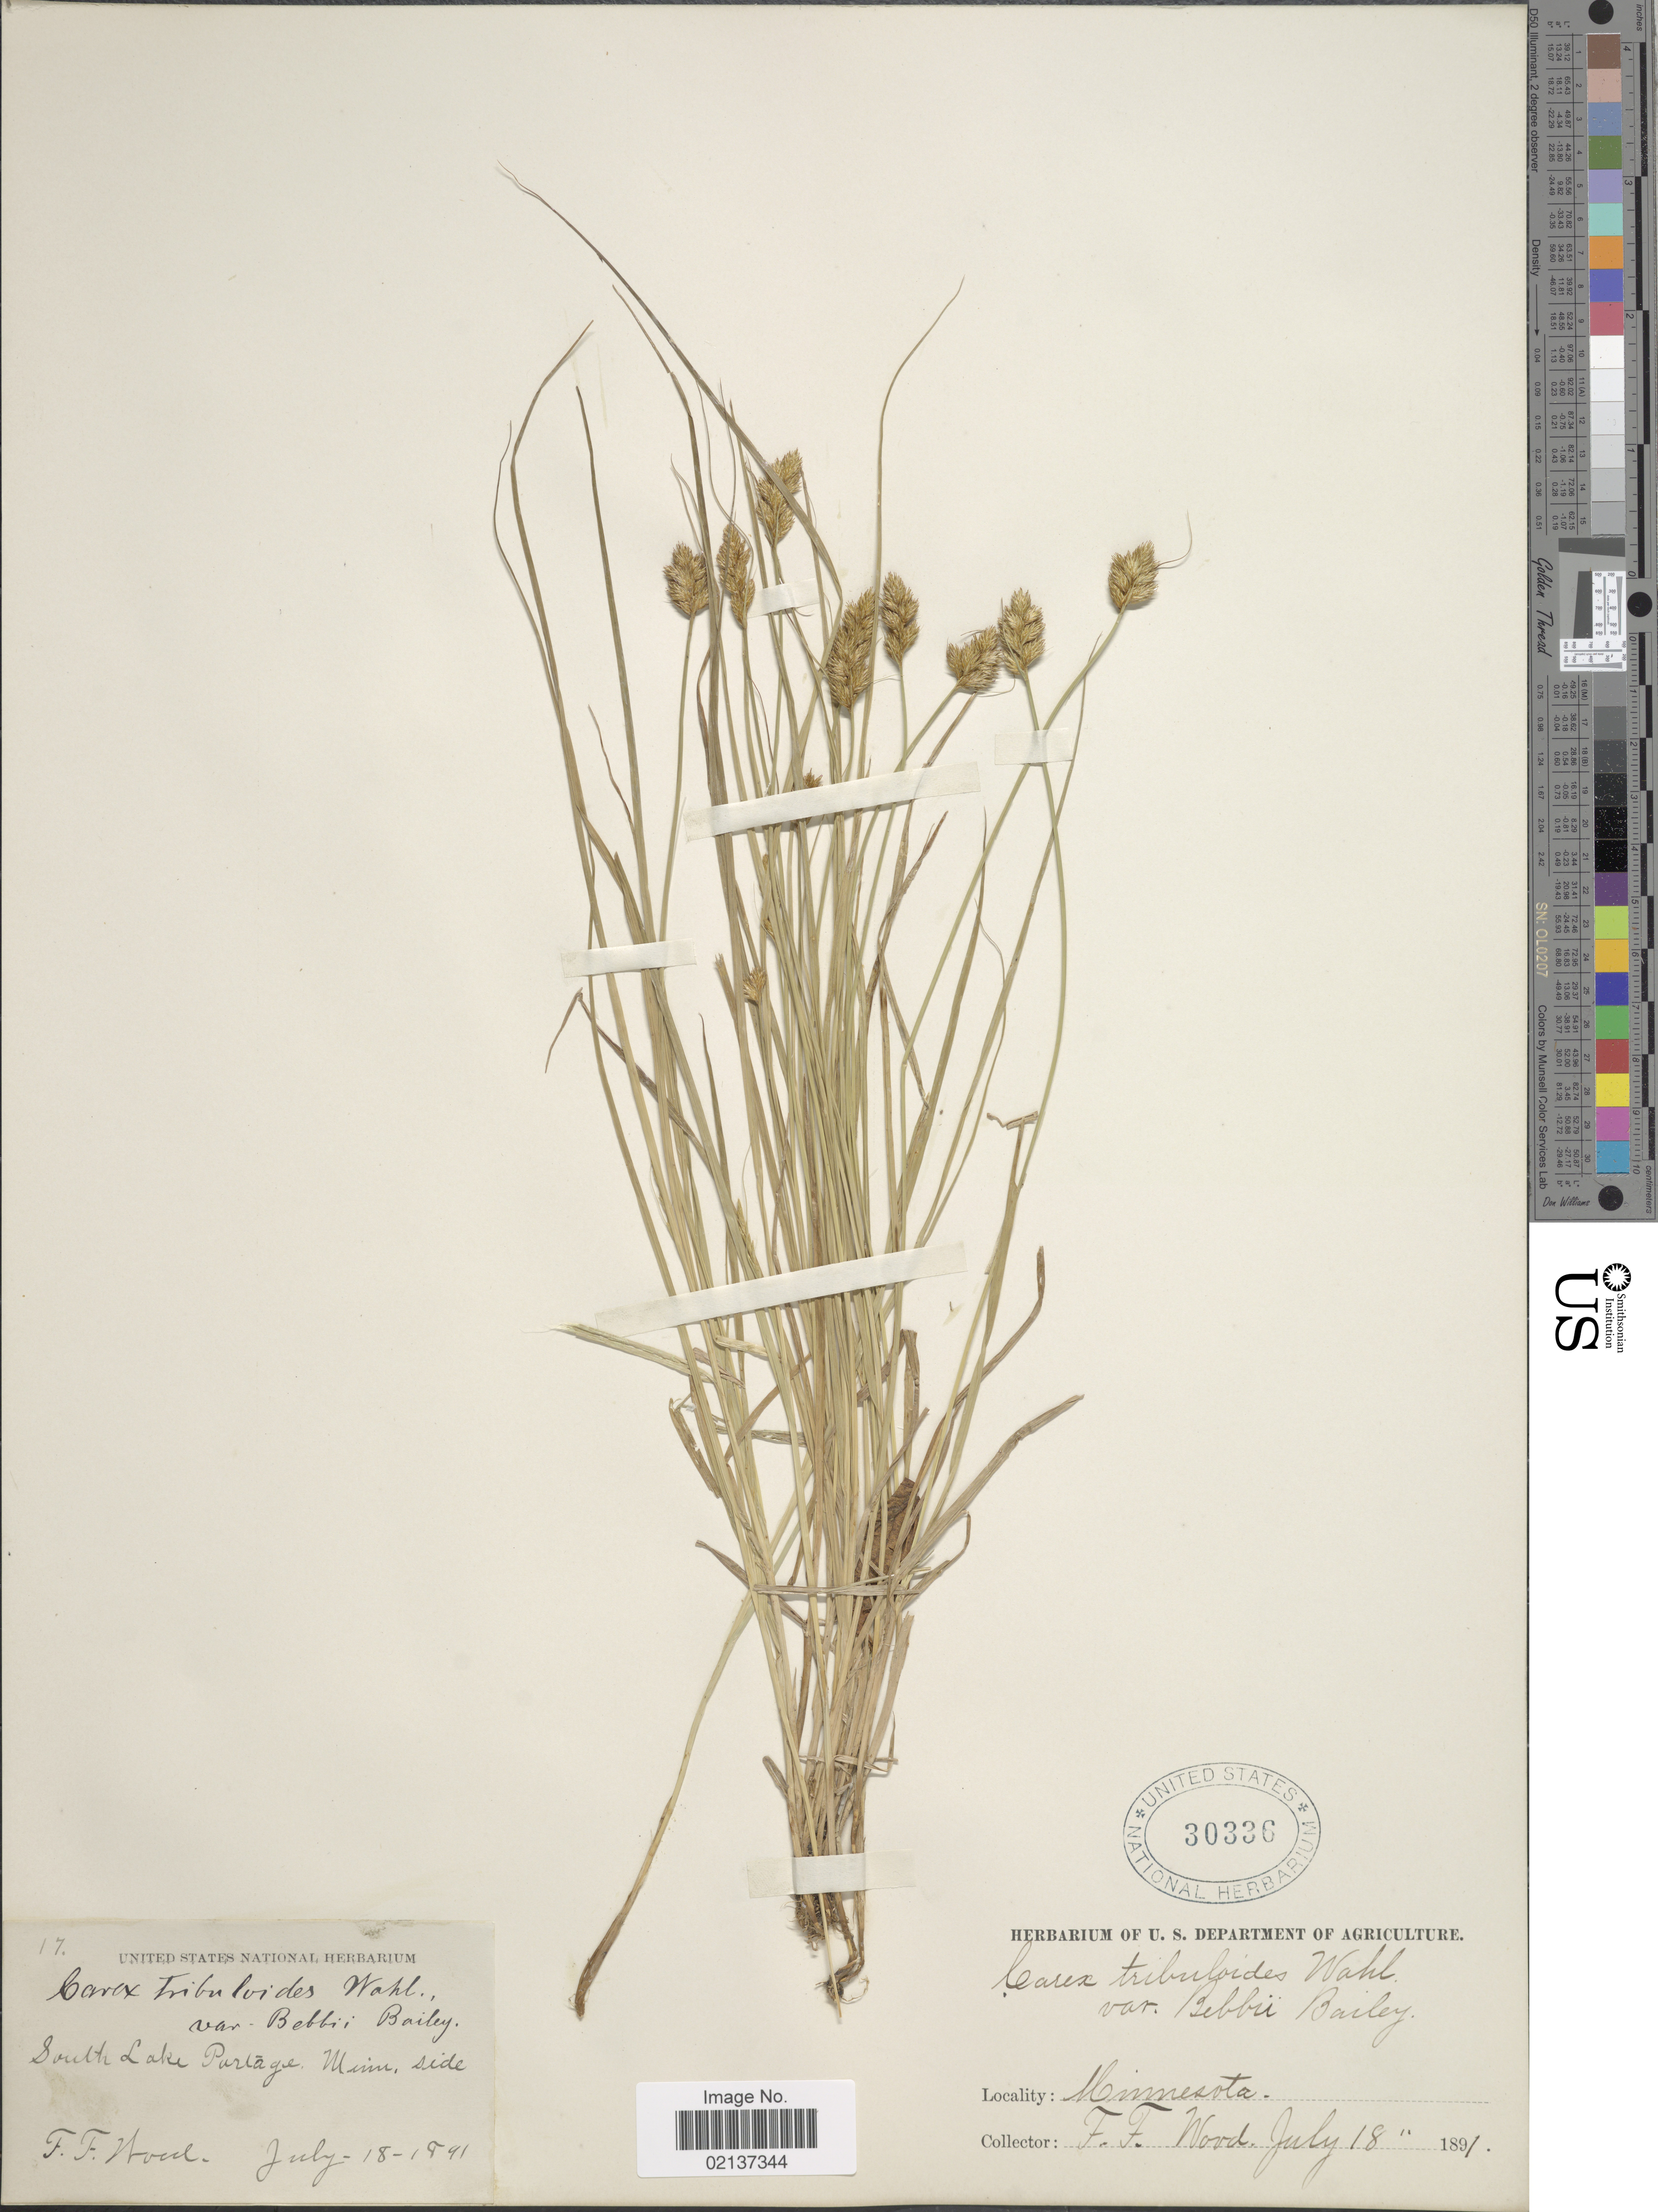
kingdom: Plantae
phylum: Tracheophyta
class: Liliopsida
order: Poales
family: Cyperaceae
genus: Carex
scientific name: Carex bebbii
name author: (L.H. Bailey) Olney ex Fernald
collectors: F. Wood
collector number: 17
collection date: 1891-07-18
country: United States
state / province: Minnesota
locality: South Lake Portage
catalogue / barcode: US 30336